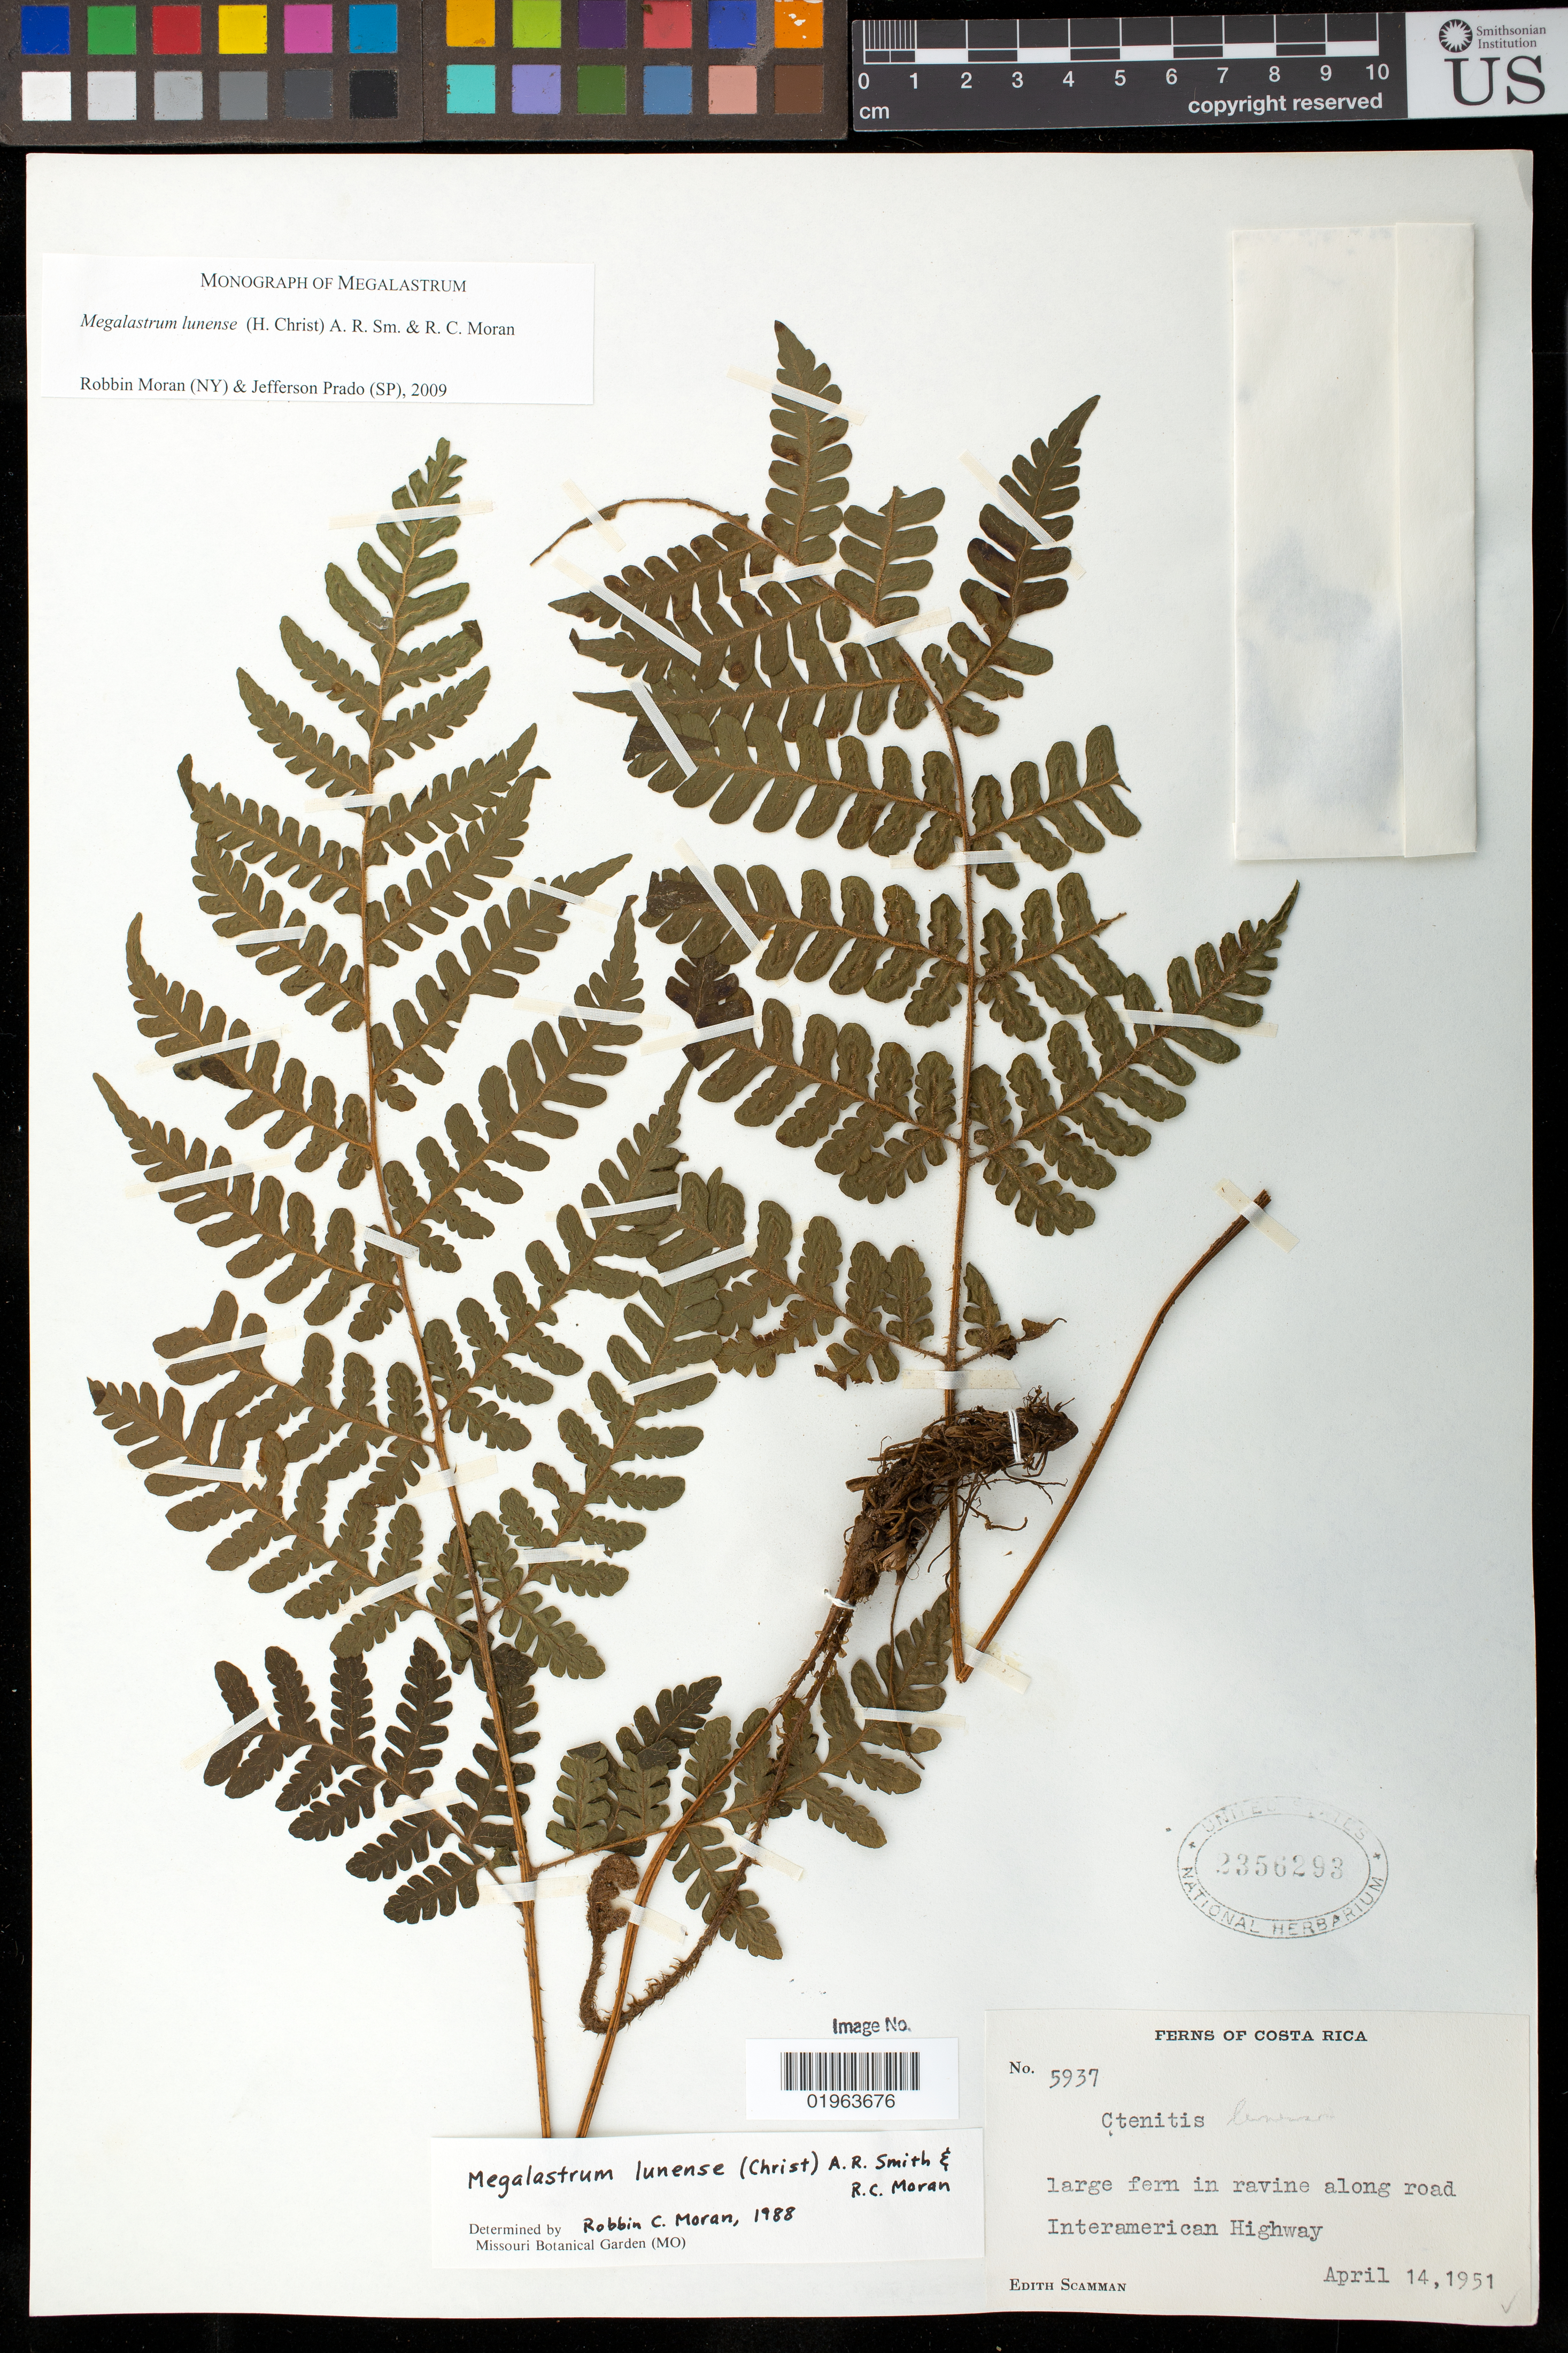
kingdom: Plantae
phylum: Tracheophyta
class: Polypodiopsida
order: Polypodiales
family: Dryopteridaceae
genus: Megalastrum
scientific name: Megalastrum lunense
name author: (Christ) A.R. Sm. & R.C. Moran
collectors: E. Scamman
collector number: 5937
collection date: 1951-04-14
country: Costa Rica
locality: Interamerican Highway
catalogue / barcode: US 2356293